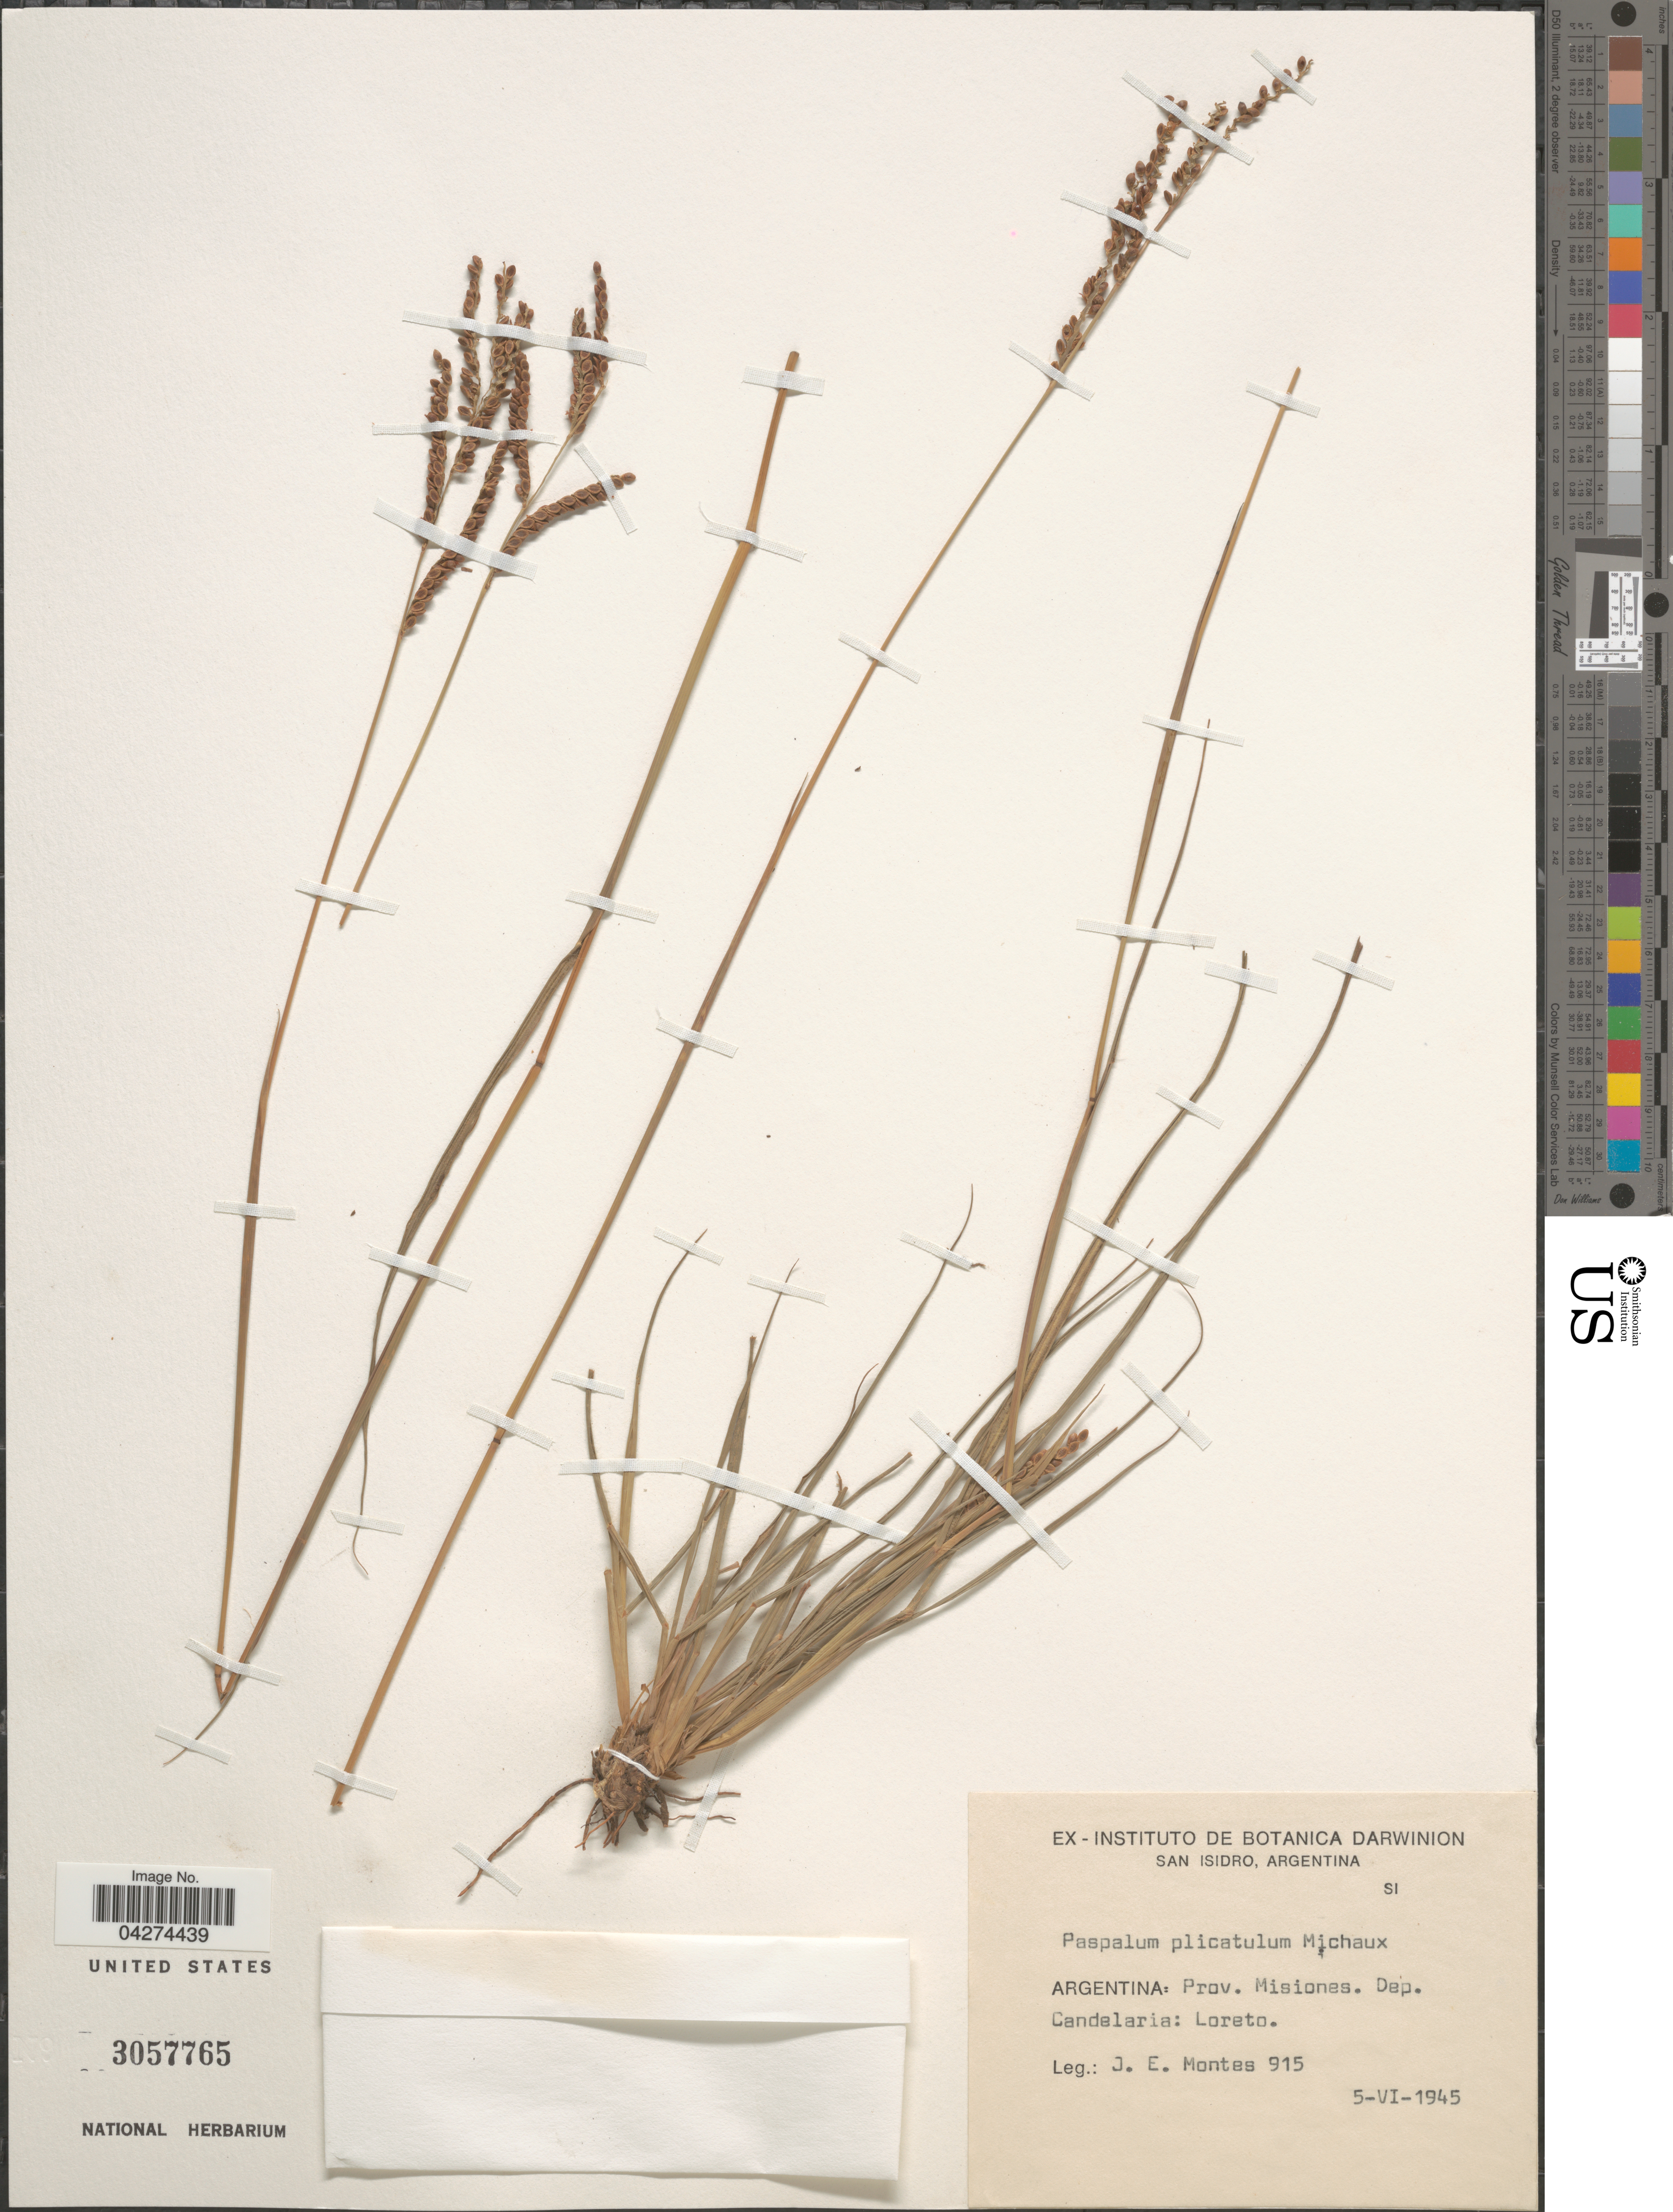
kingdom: Plantae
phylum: Tracheophyta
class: Liliopsida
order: Poales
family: Poaceae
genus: Paspalum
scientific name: Paspalum plicatulum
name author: Michx.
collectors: J. E. Montes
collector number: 915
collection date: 1945-06-05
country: Argentina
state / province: Misiones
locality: Dep. Candelaria: Loreto.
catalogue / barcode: US 3057765